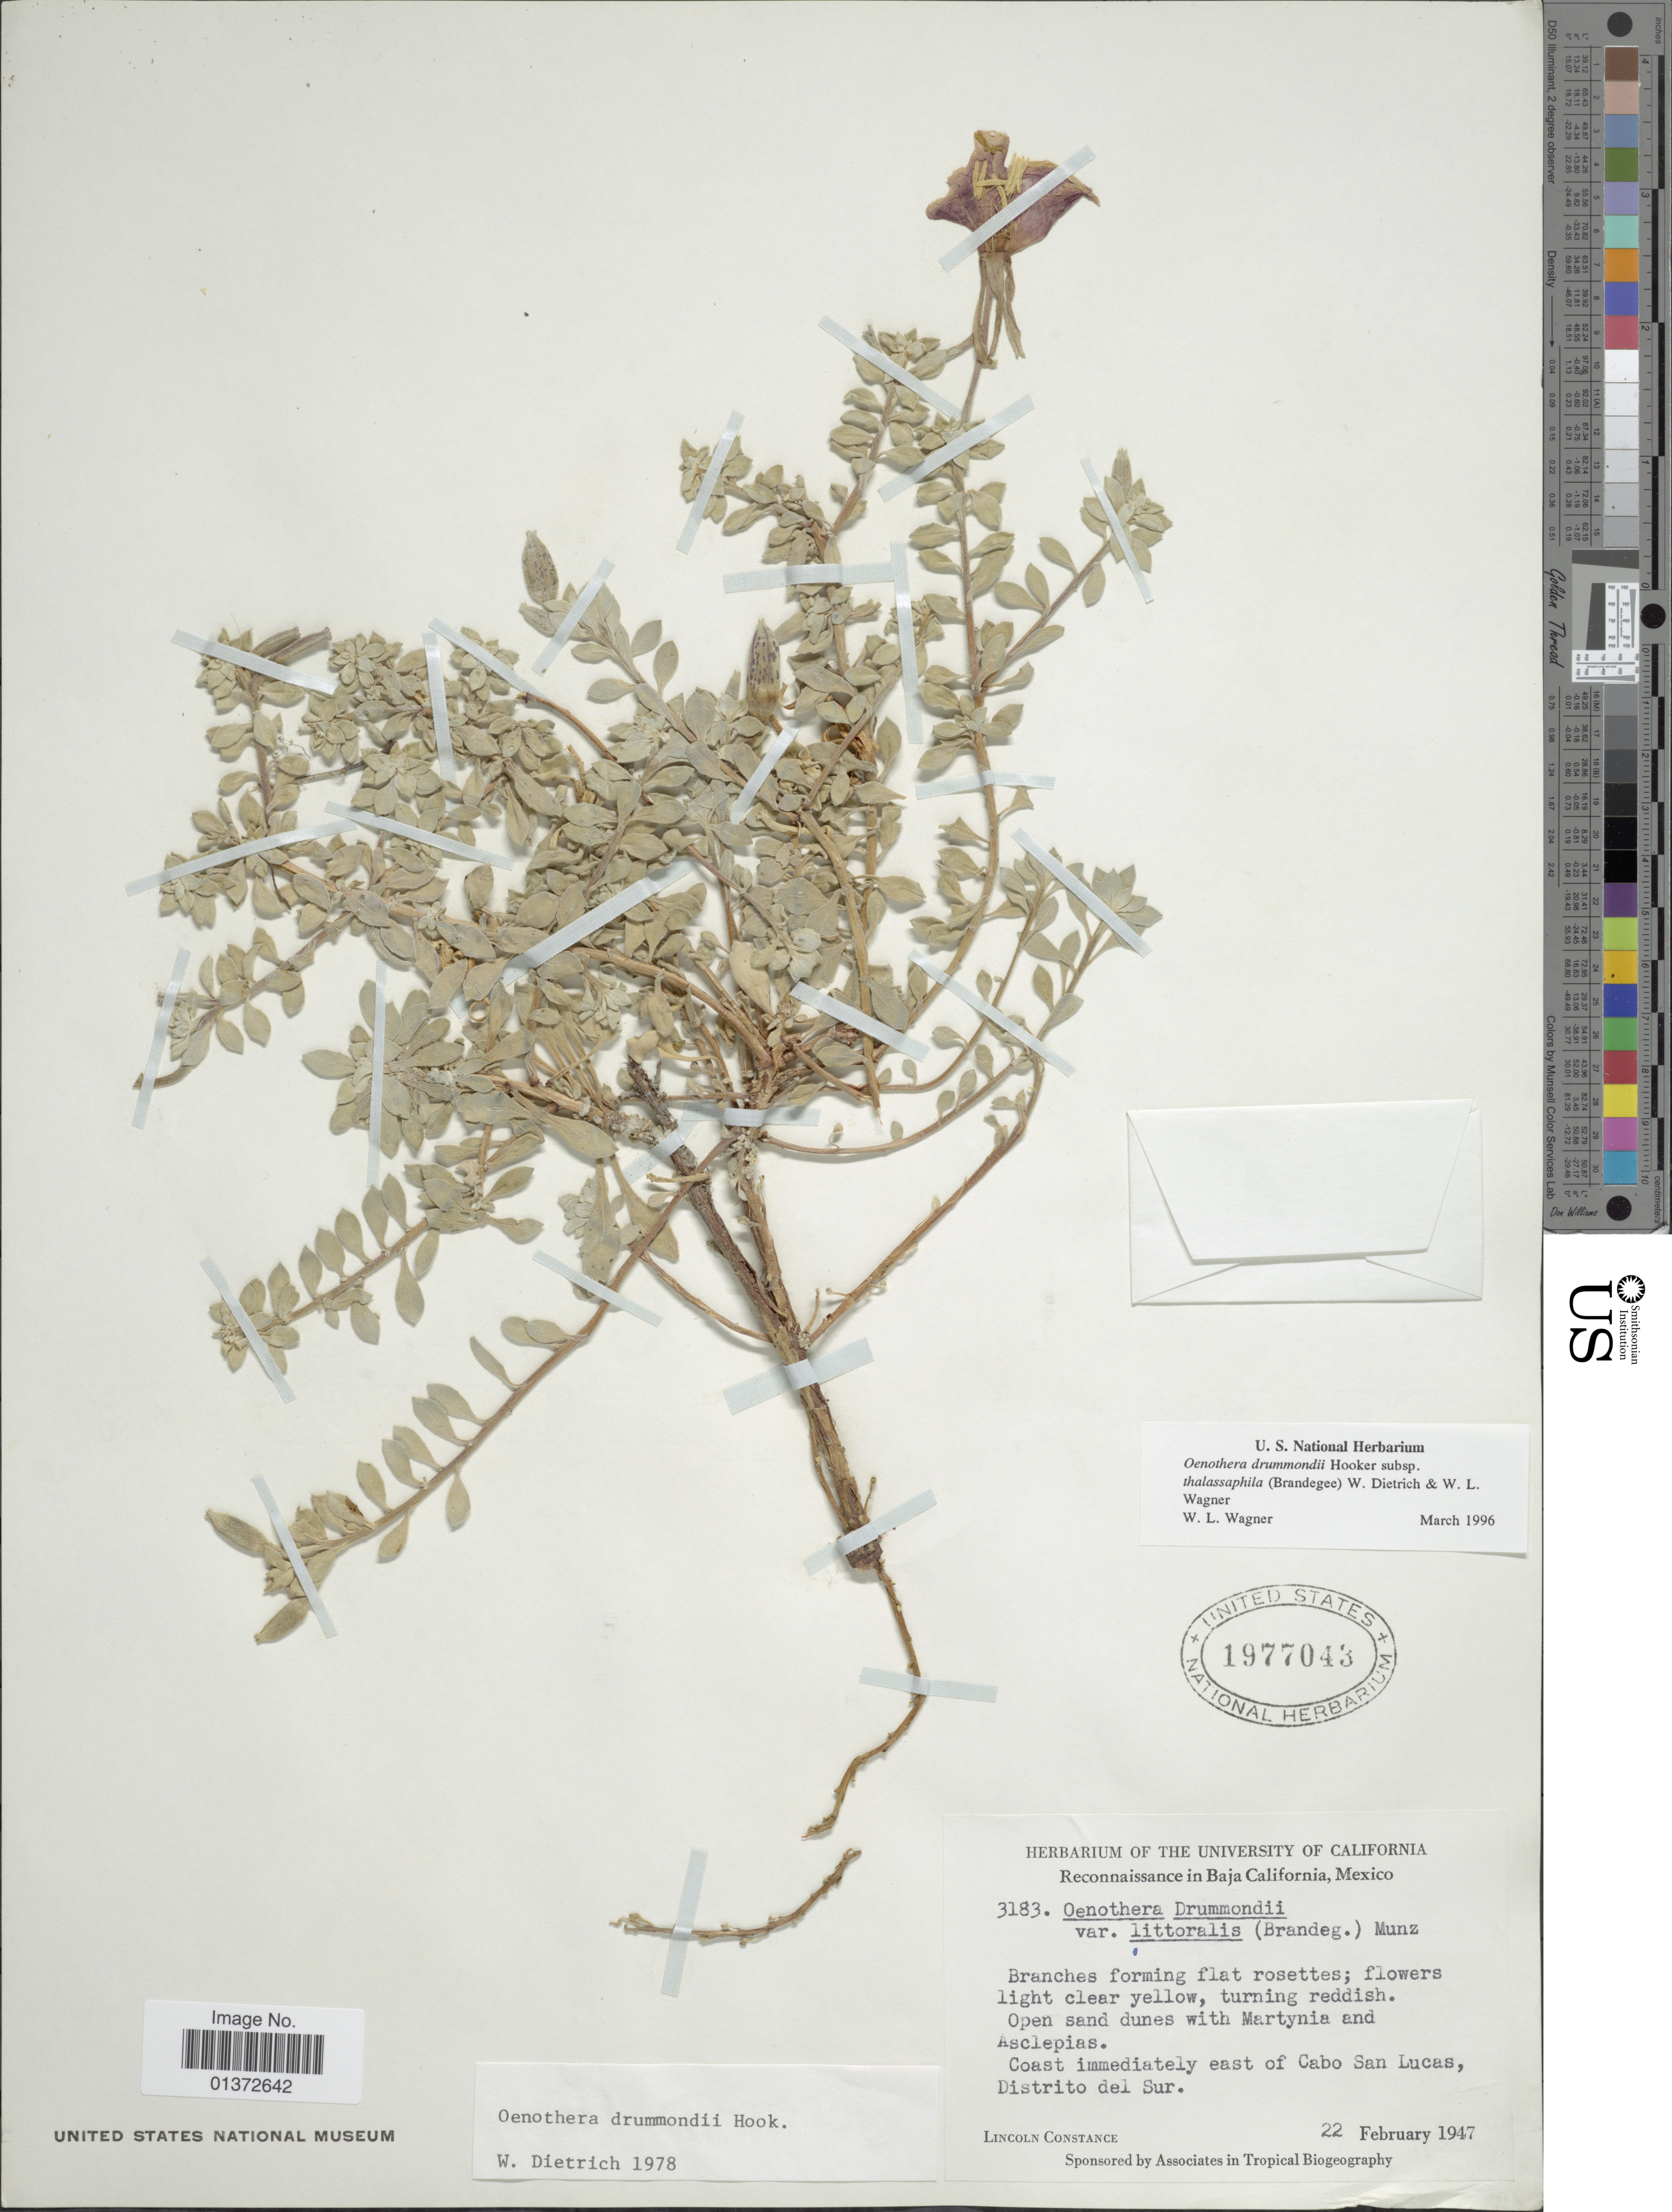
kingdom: Plantae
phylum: Tracheophyta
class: Magnoliopsida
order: Myrtales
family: Onagraceae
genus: Oenothera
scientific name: Oenothera drummondii subsp. thalassaphila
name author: (Brandegee) W. Dietr. & W.L. Wagner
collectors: L. Constance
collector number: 3183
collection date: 1947-02-22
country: Mexico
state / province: Baja California Sur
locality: Coast immediately east of Cabo San Lucas, Distrito del Sur.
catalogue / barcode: US 1977043